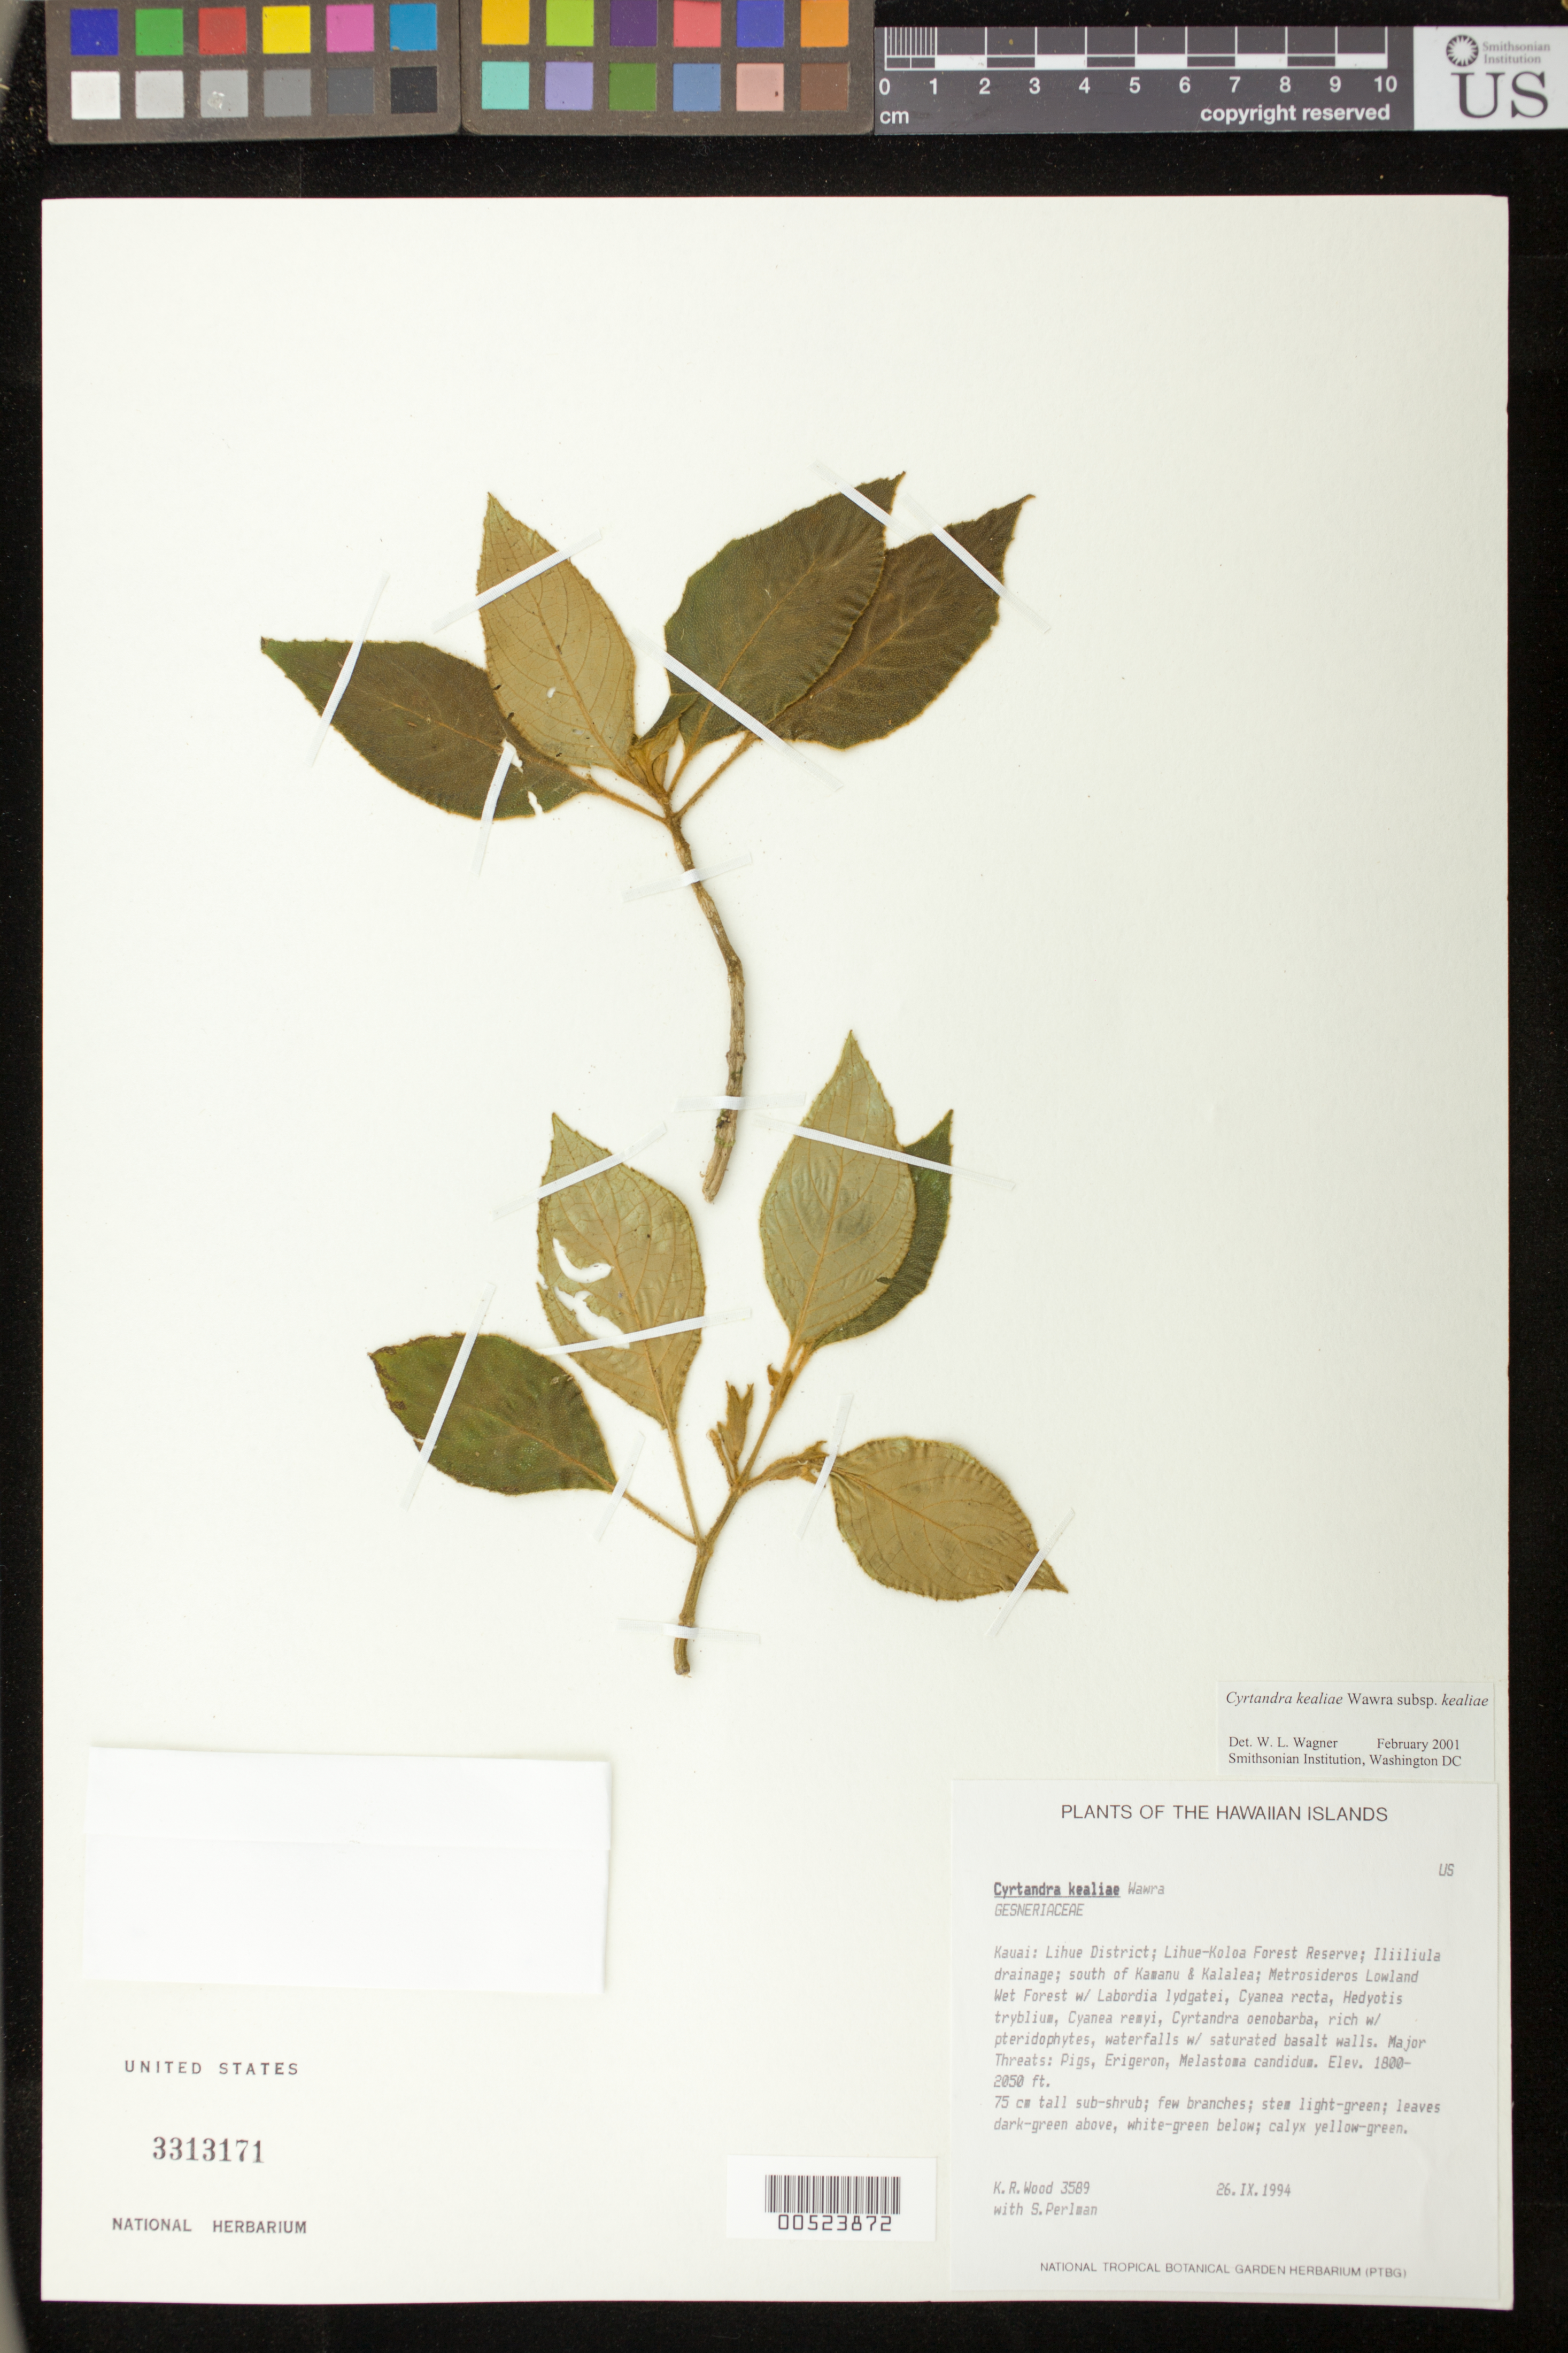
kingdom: Plantae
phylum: Tracheophyta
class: Magnoliopsida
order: Lamiales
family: Gesneriaceae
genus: Cyrtandra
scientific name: Cyrtandra kealiae subsp. kealiae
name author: Wawra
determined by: Wagner, W. L., (BOT), Smithsonian Institution - National Museum of Natural History (UNITED STATES)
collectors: K. R. Wood & S. P. Perlman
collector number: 3589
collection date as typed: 26 Sep 1994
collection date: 1994-09-26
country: United States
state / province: Hawaii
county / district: Kauai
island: Kaua'i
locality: Lihue Dist, Lihue-Koloa Forest Reserve, Iliiliula drainage, S of Kamanu & Kalalea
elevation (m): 549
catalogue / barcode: US 3313171